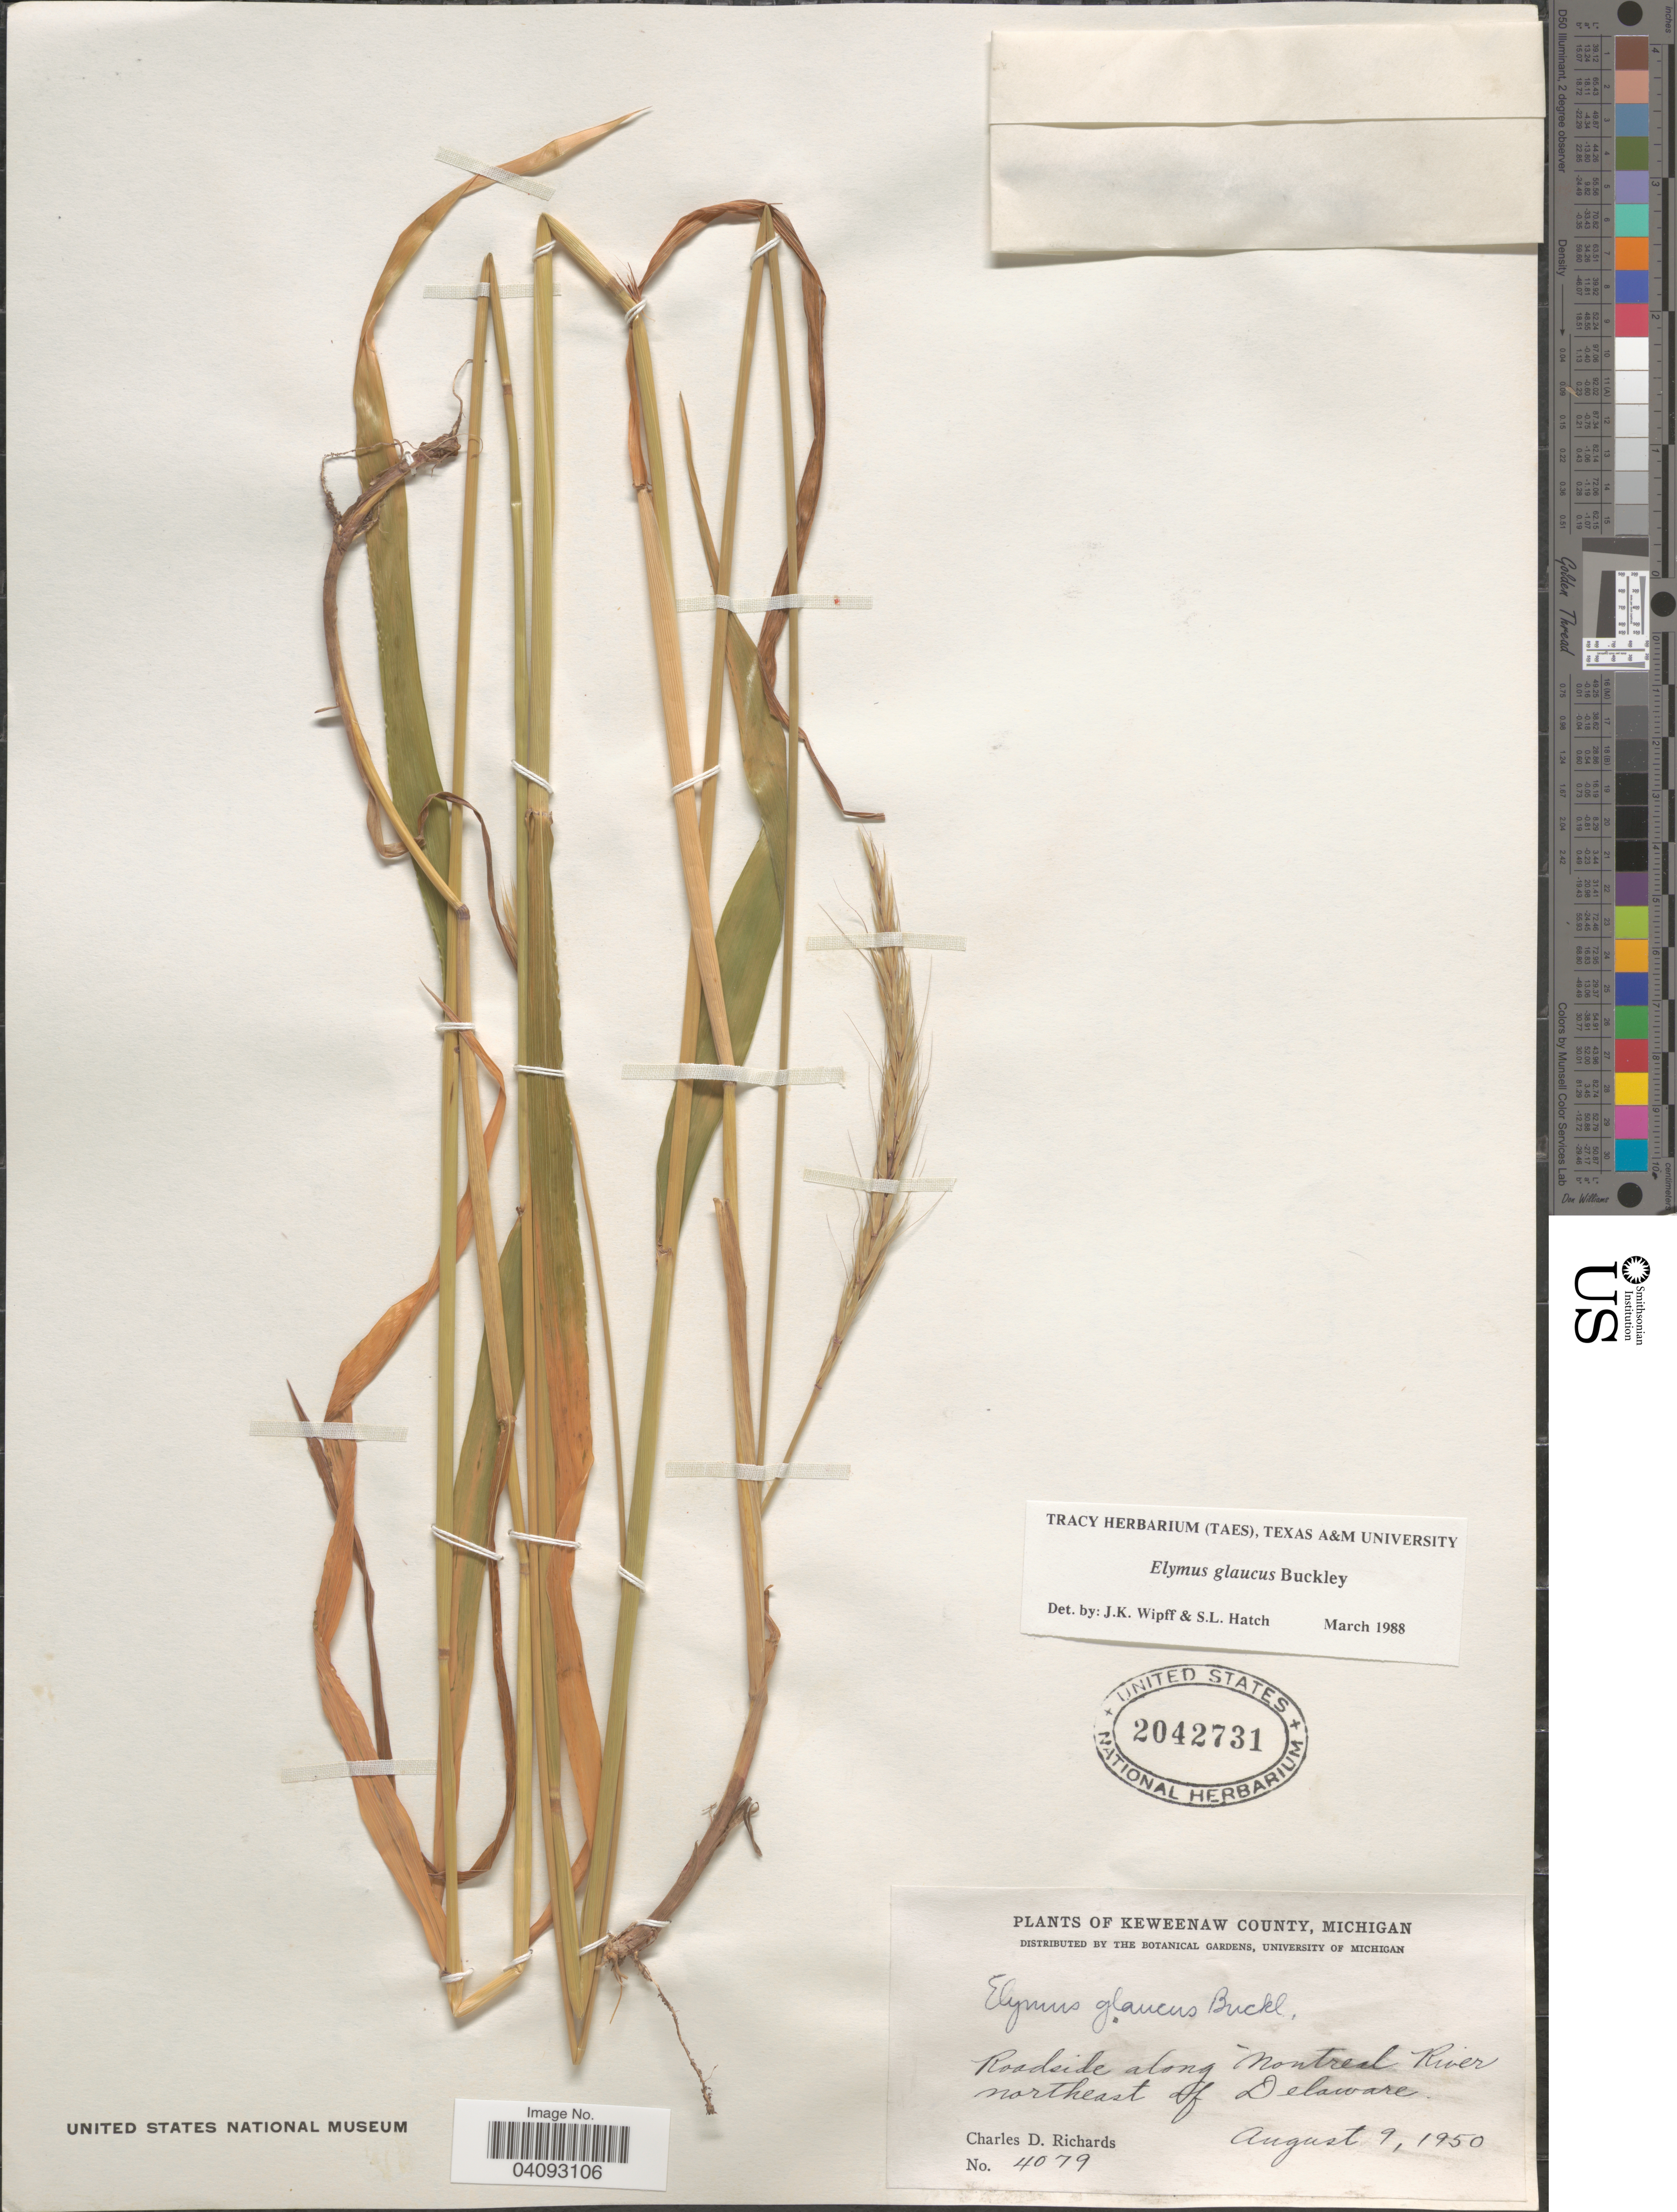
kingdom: Plantae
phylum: Tracheophyta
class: Liliopsida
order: Poales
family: Poaceae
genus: Elymus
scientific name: Elymus glaucus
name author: Buckley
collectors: C. Richards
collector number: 4079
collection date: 1950-08-09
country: United States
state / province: Michigan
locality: Keweenaw County. Roadside along Montreal River northeast of Delaware.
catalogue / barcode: US 2042731